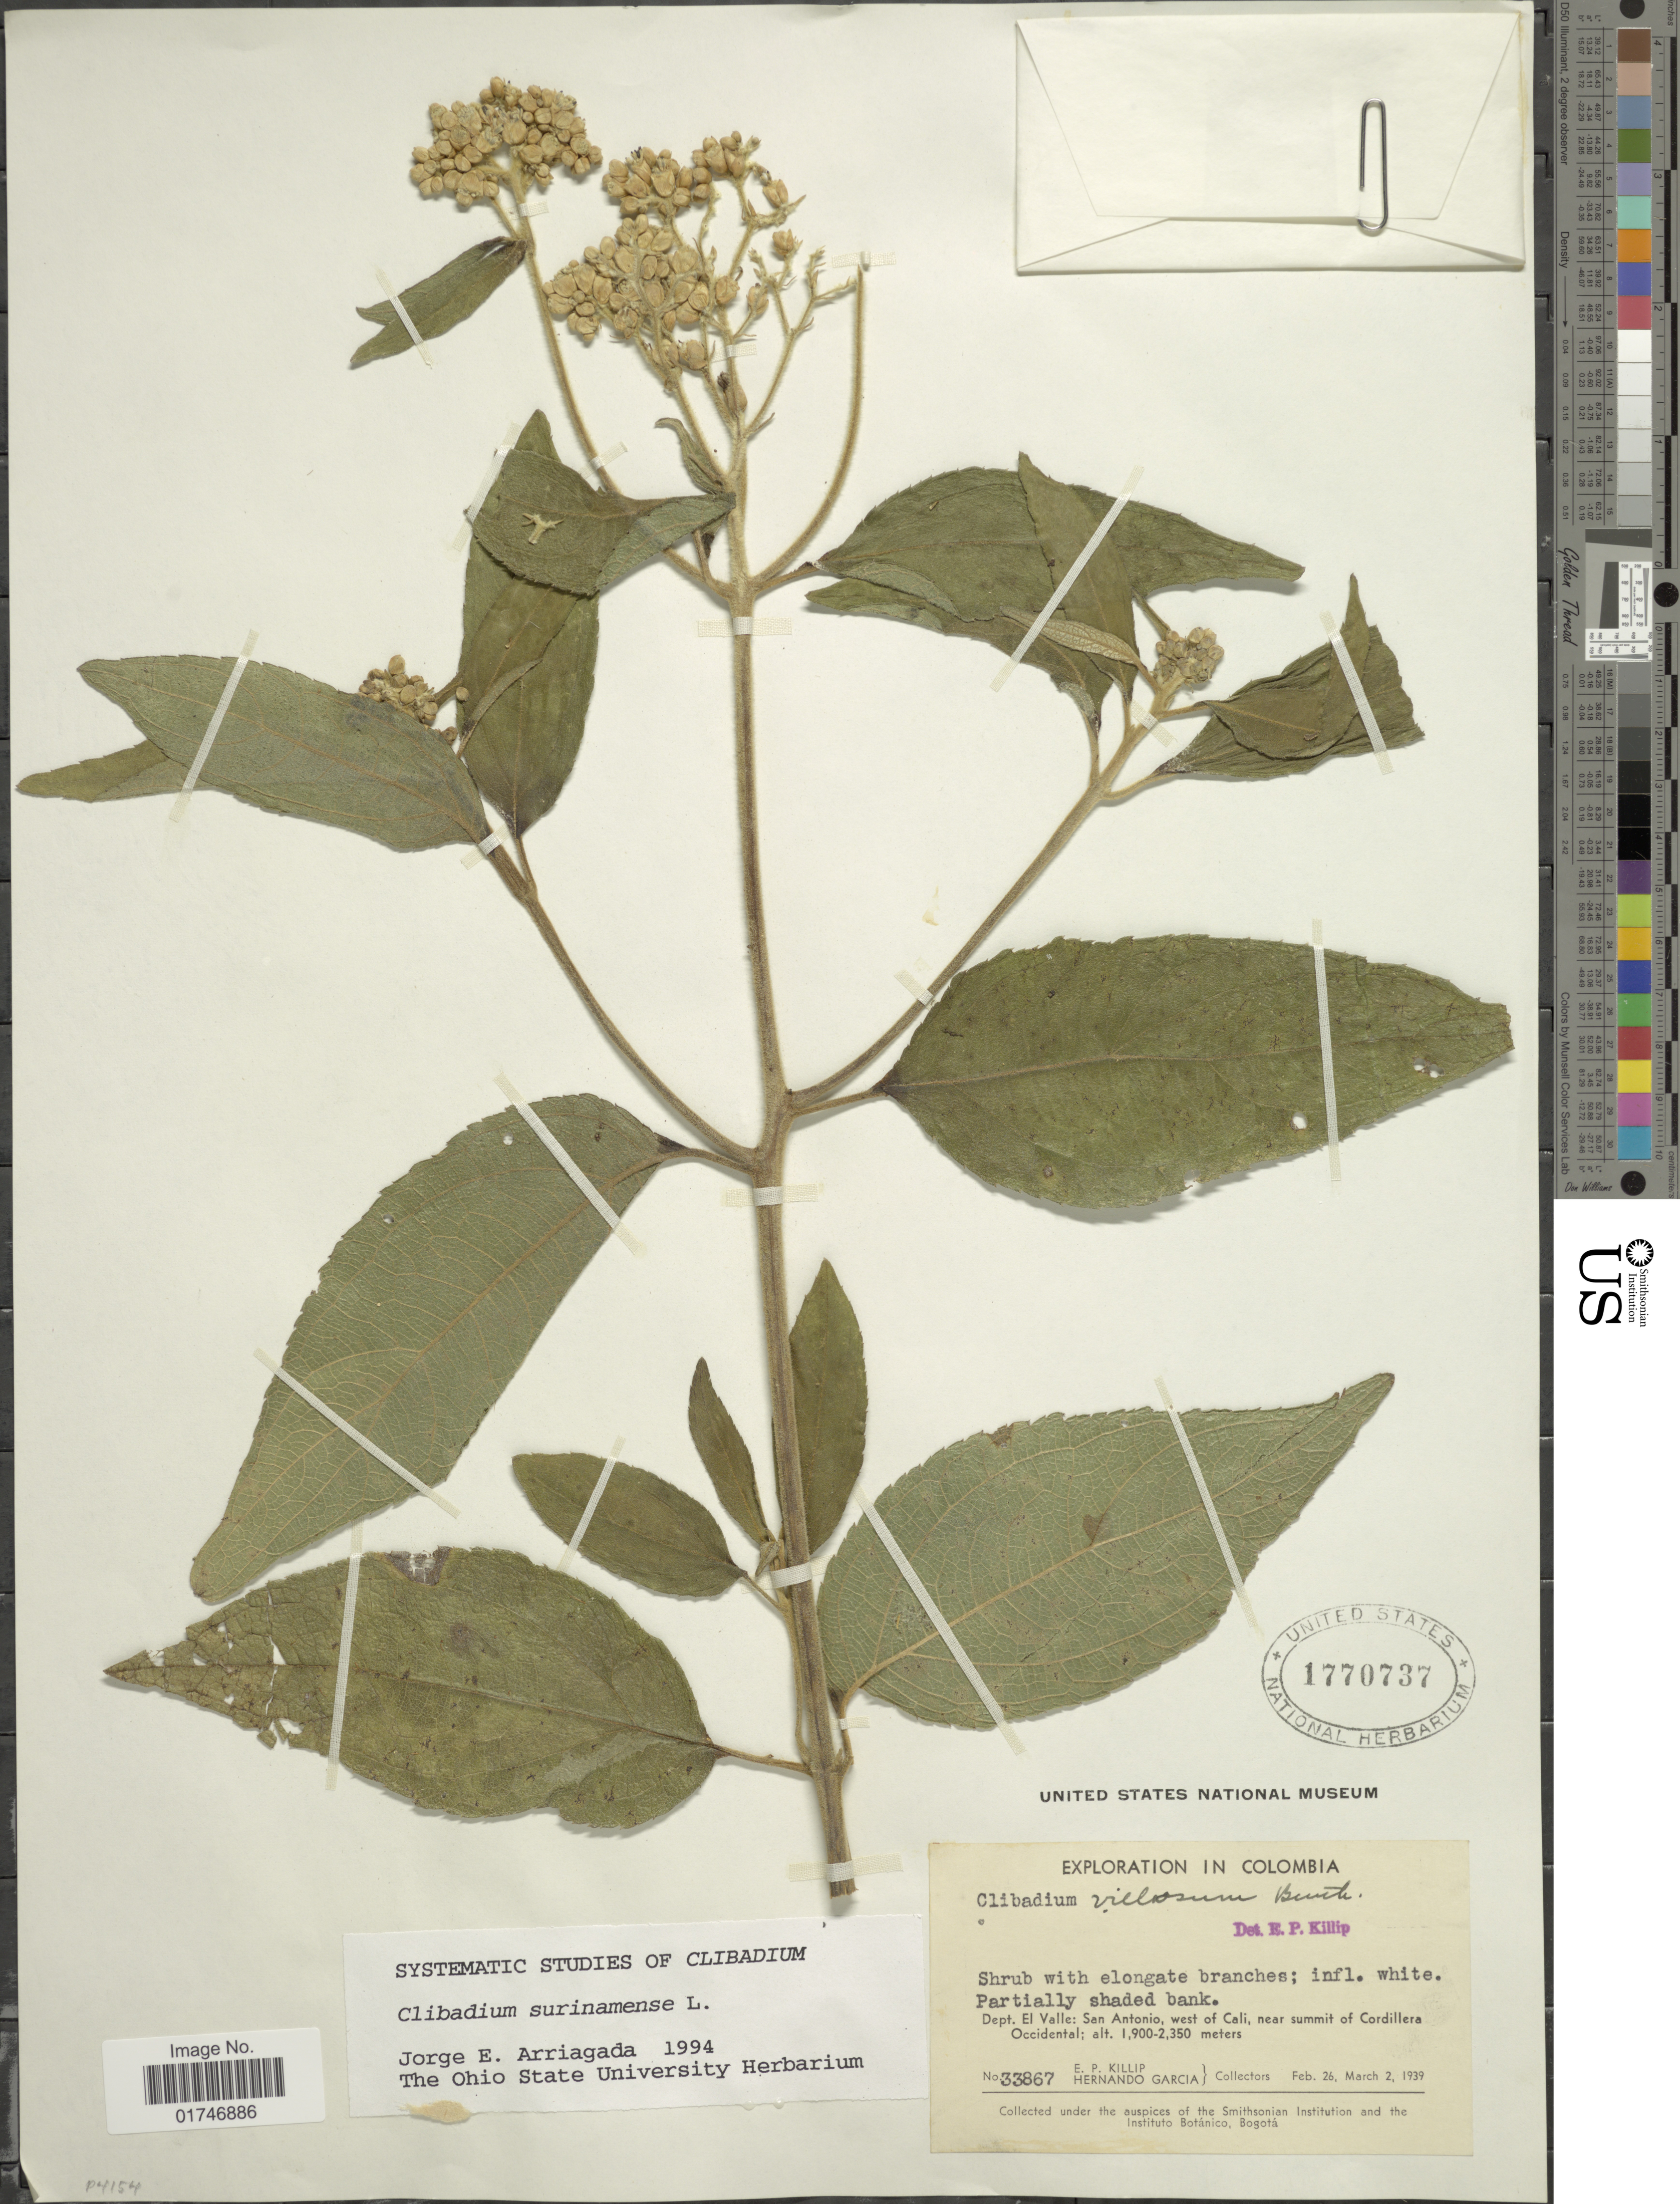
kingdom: Plantae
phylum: Tracheophyta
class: Magnoliopsida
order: Asterales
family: Asteraceae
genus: Clibadium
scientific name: Clibadium surinamense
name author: L.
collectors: E. P. Killip & H. Garcia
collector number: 33867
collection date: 1939-02-26/1939-03-02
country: Colombia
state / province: Valle del Cauca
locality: Dept. El Valle: San Antonio, west of Cali, near summit of Cordillera Occidental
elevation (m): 1900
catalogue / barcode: US 1770737